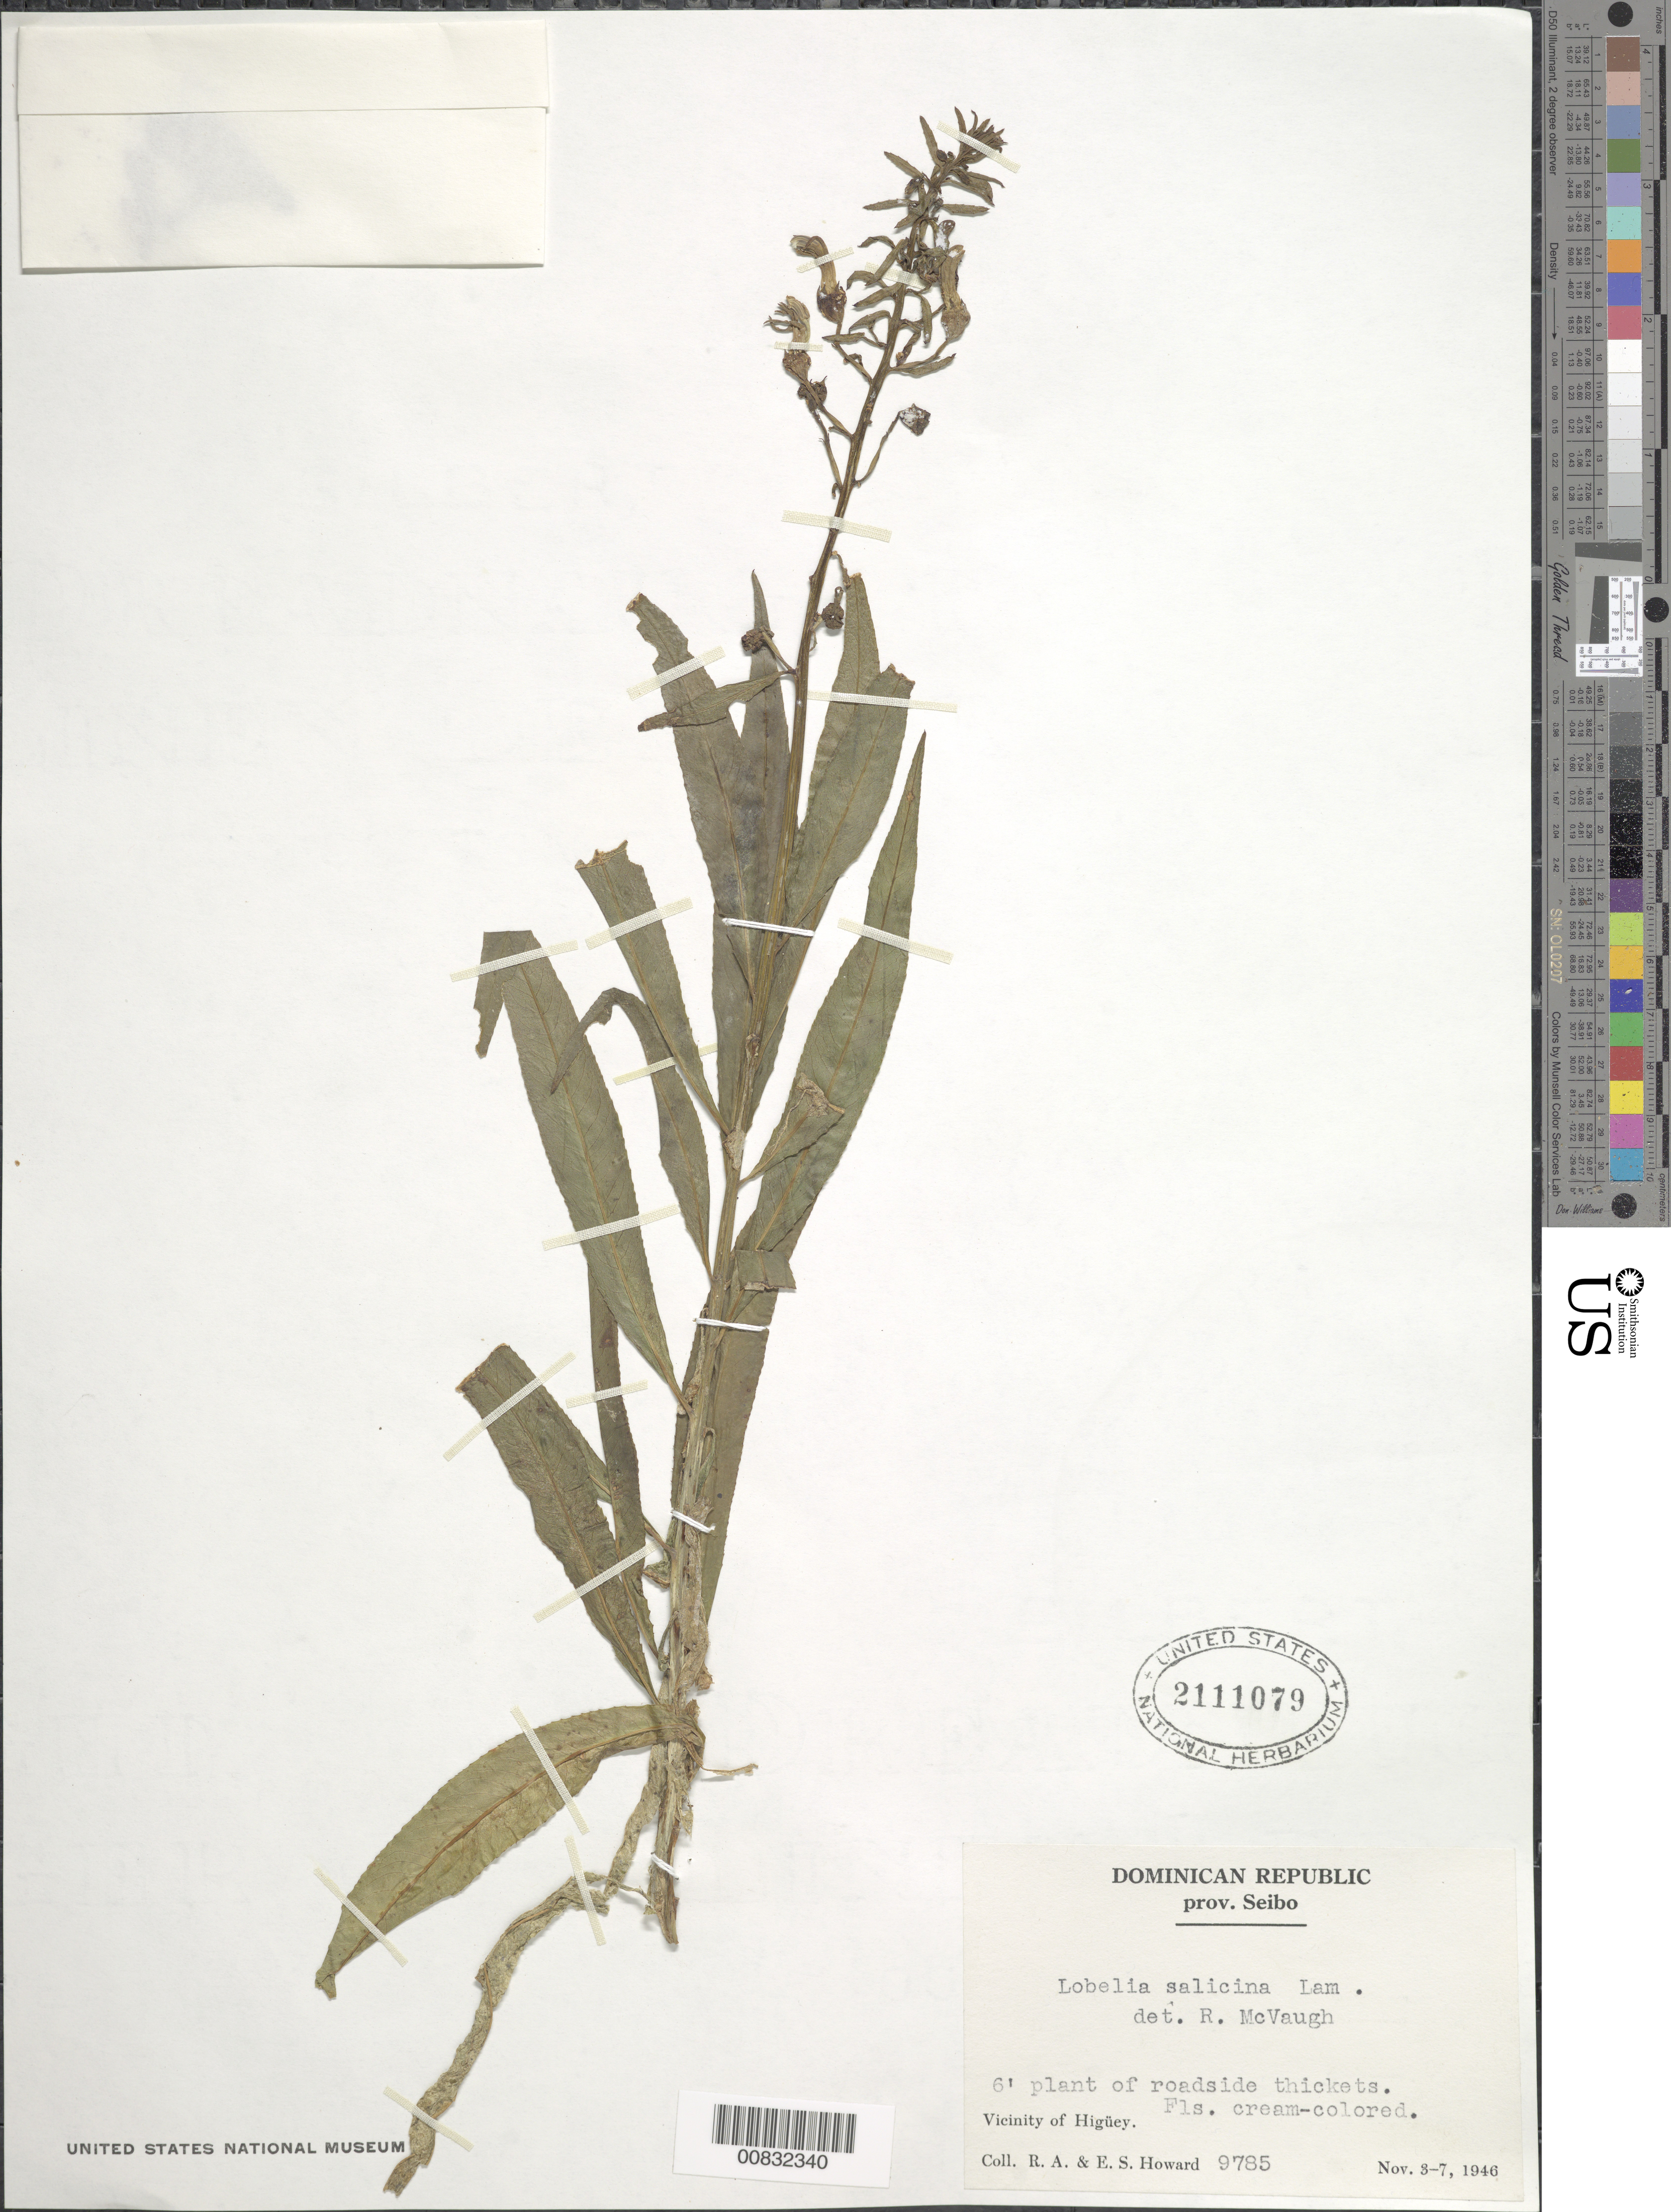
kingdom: Plantae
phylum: Tracheophyta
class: Magnoliopsida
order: Asterales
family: Campanulaceae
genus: Lobelia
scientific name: Lobelia salicina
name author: Lam.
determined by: McVaugh, R.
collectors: R. A. Howard & E. S. Howard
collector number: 9785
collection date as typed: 03 Nov 1946 to 07 Nov 1946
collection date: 1946-11-03/1946-11-07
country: Dominican Republic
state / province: El Seibo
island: Hispaniola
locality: Vicinity of Higüey.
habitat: Roadside thickets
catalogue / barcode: US 2111079